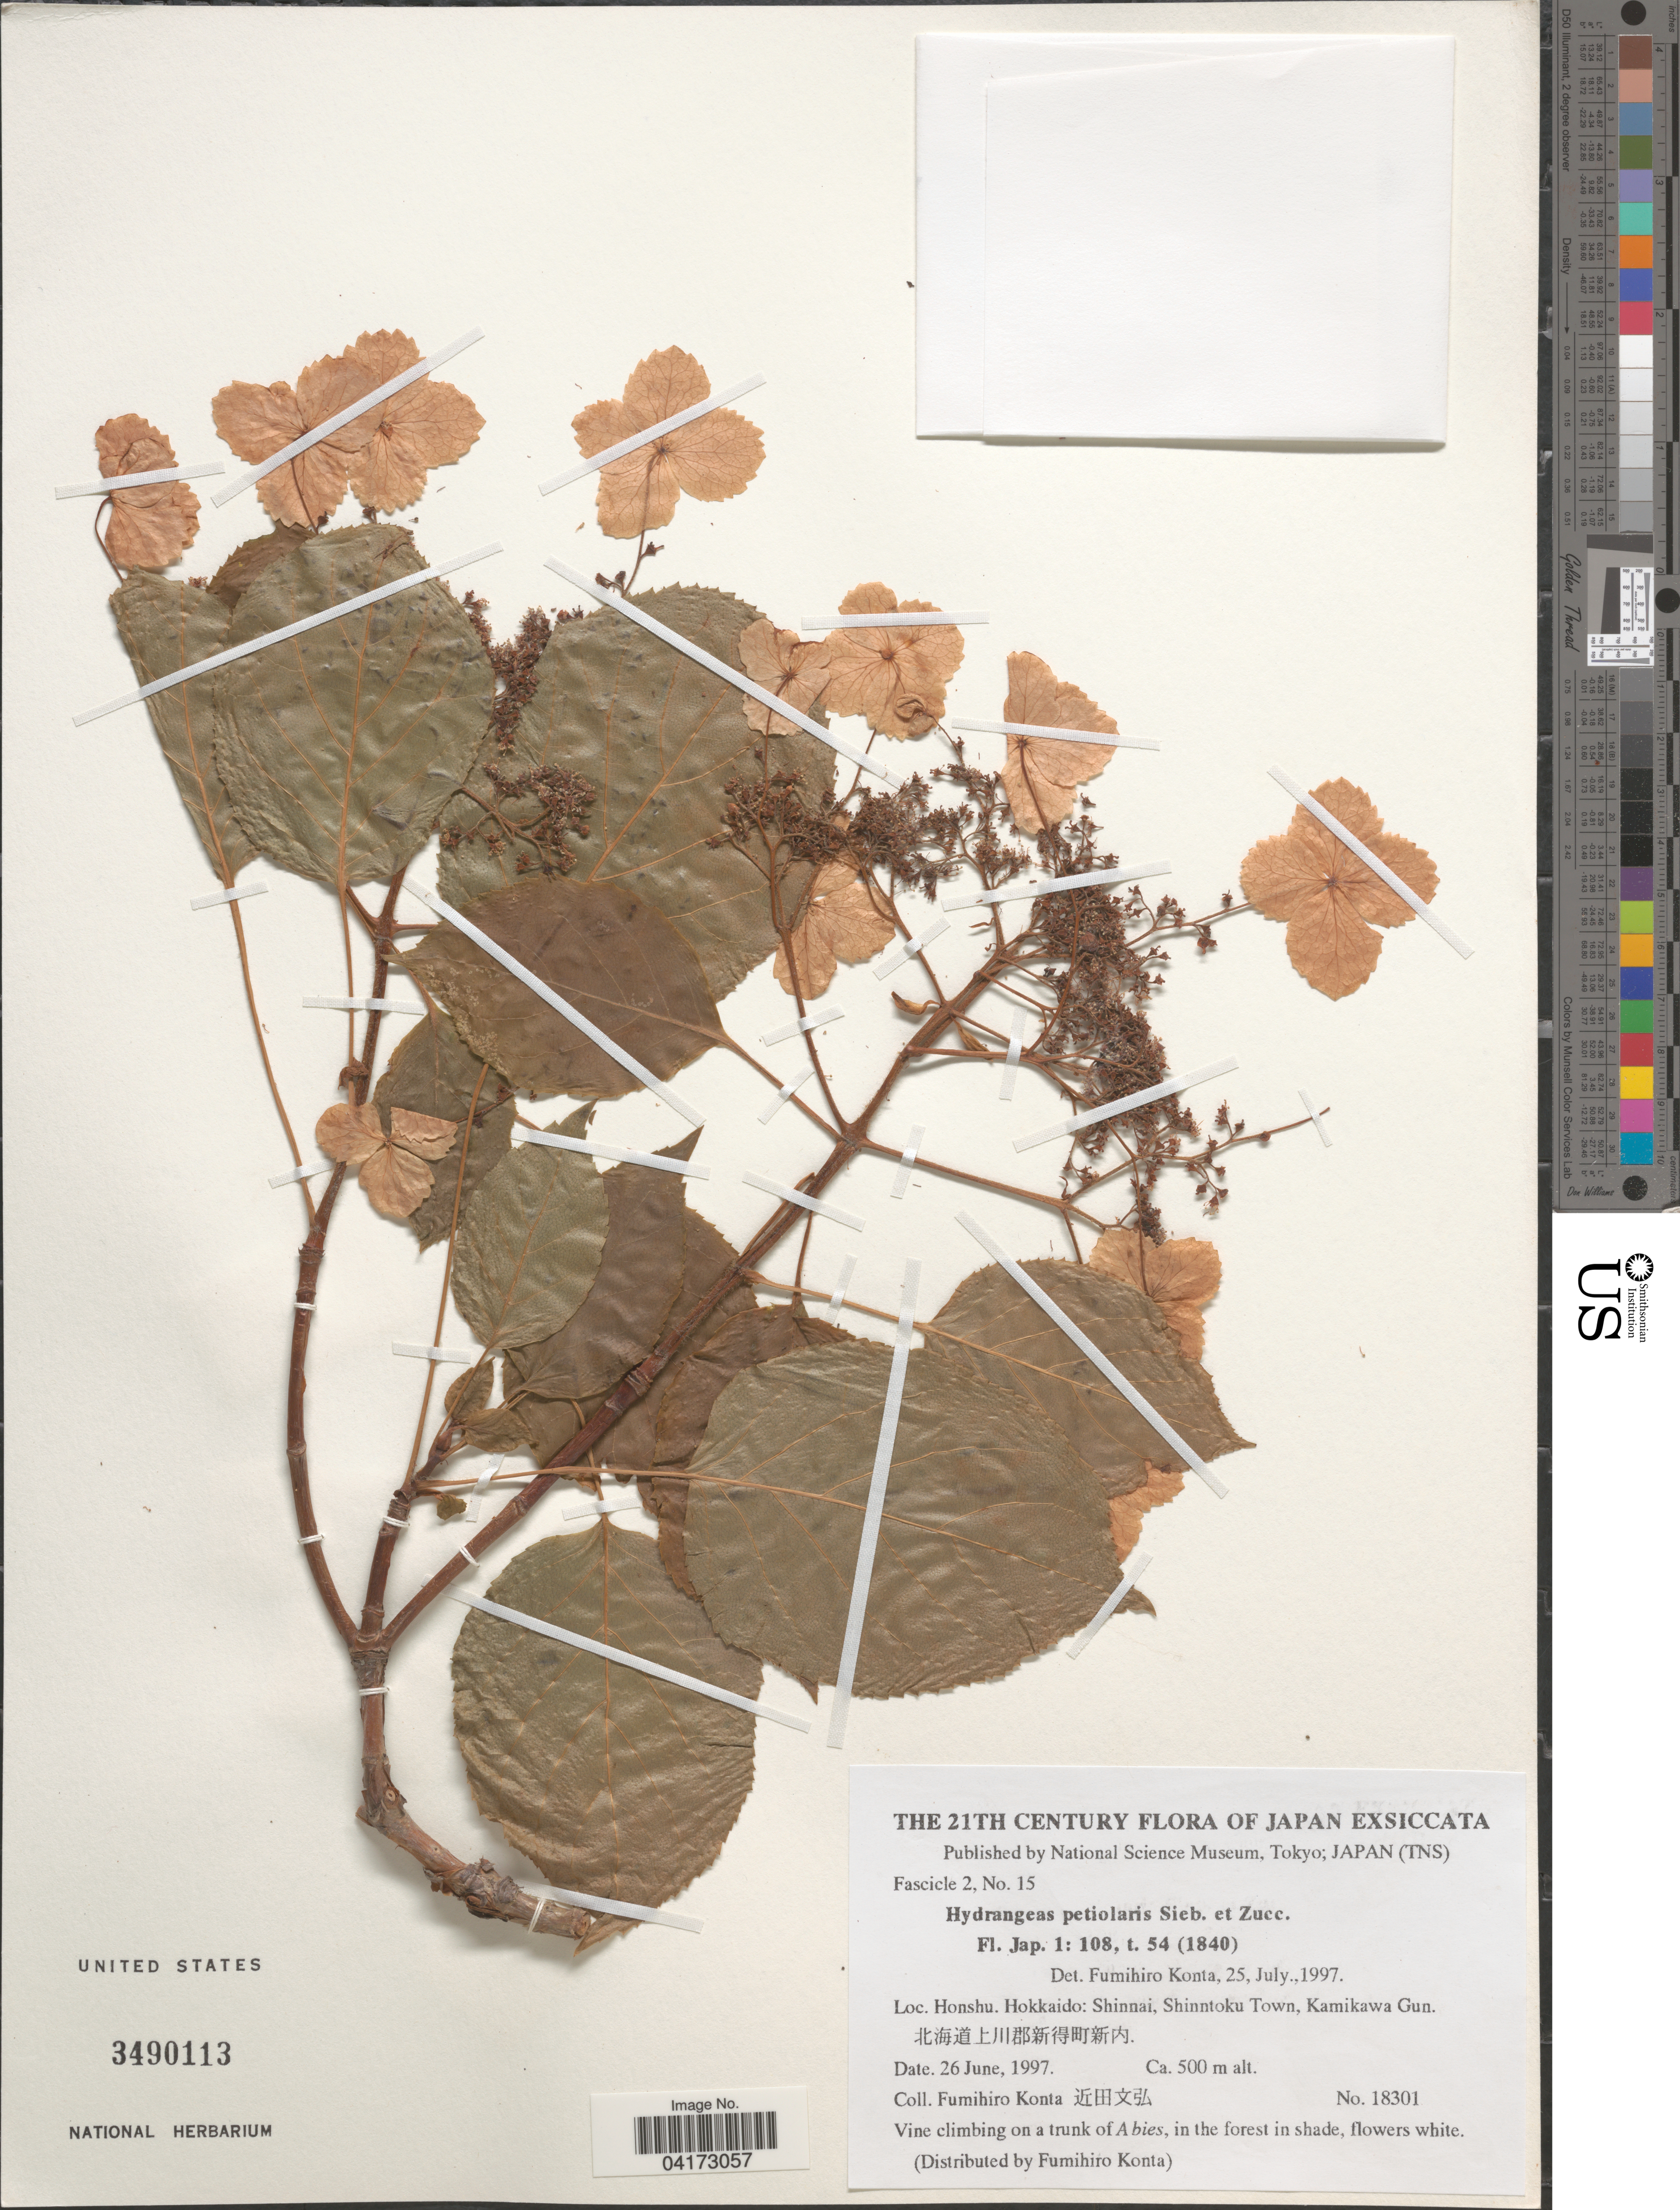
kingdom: Plantae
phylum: Tracheophyta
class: Magnoliopsida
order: Cornales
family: Hydrangeaceae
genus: Hydrangea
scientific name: Hydrangea petiolaris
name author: Siebold & Zucc.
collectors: F. Konta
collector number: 18301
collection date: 1997-06-26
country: Japan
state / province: Hokkaidō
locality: Honshu. Hokkaido: Shinnai, Shinntoku Town, Kamikawa Gun. X.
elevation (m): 500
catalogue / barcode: US 3490113